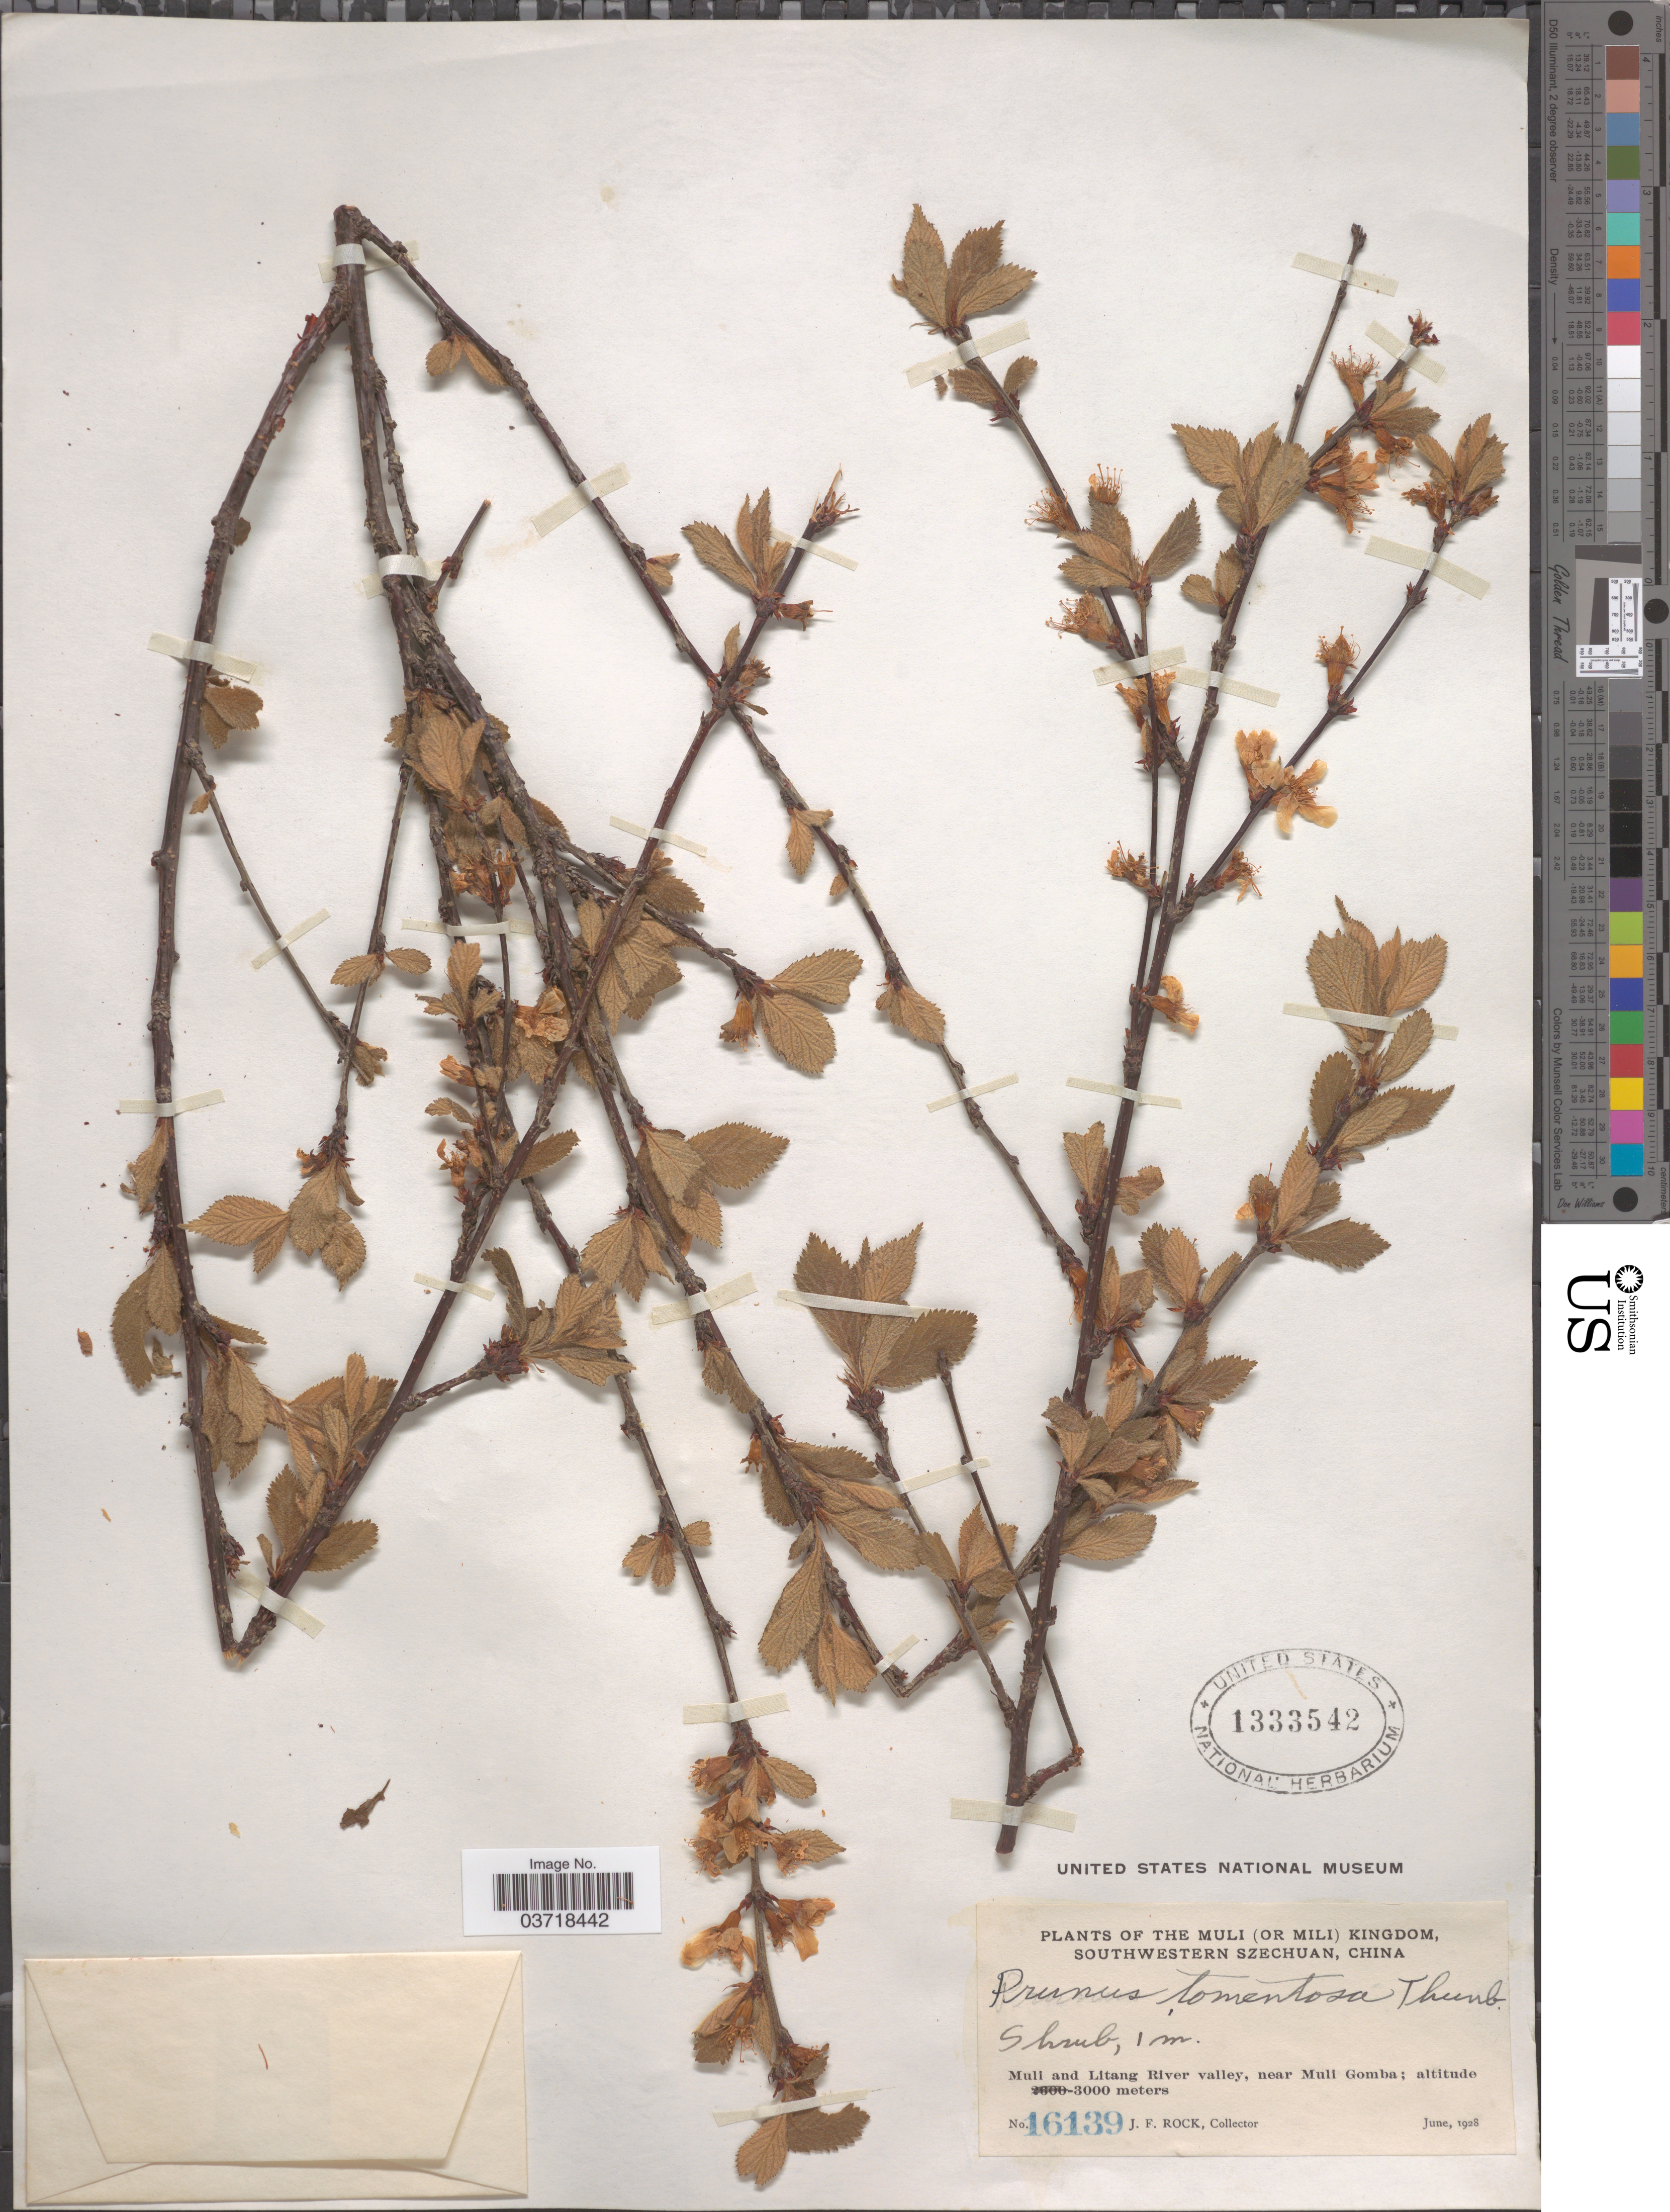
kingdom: Plantae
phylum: Tracheophyta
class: Magnoliopsida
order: Rosales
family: Rosaceae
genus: Prunus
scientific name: Prunus tomentosa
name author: Thunb.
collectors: J. Rock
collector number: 16139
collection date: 1928-06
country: China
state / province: Sichuan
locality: The Muli (or Mili) Kingdom, Southwestern Szechuan. Muli and Litang River valley, near Muli Gomba.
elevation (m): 3000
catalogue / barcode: US 1333542